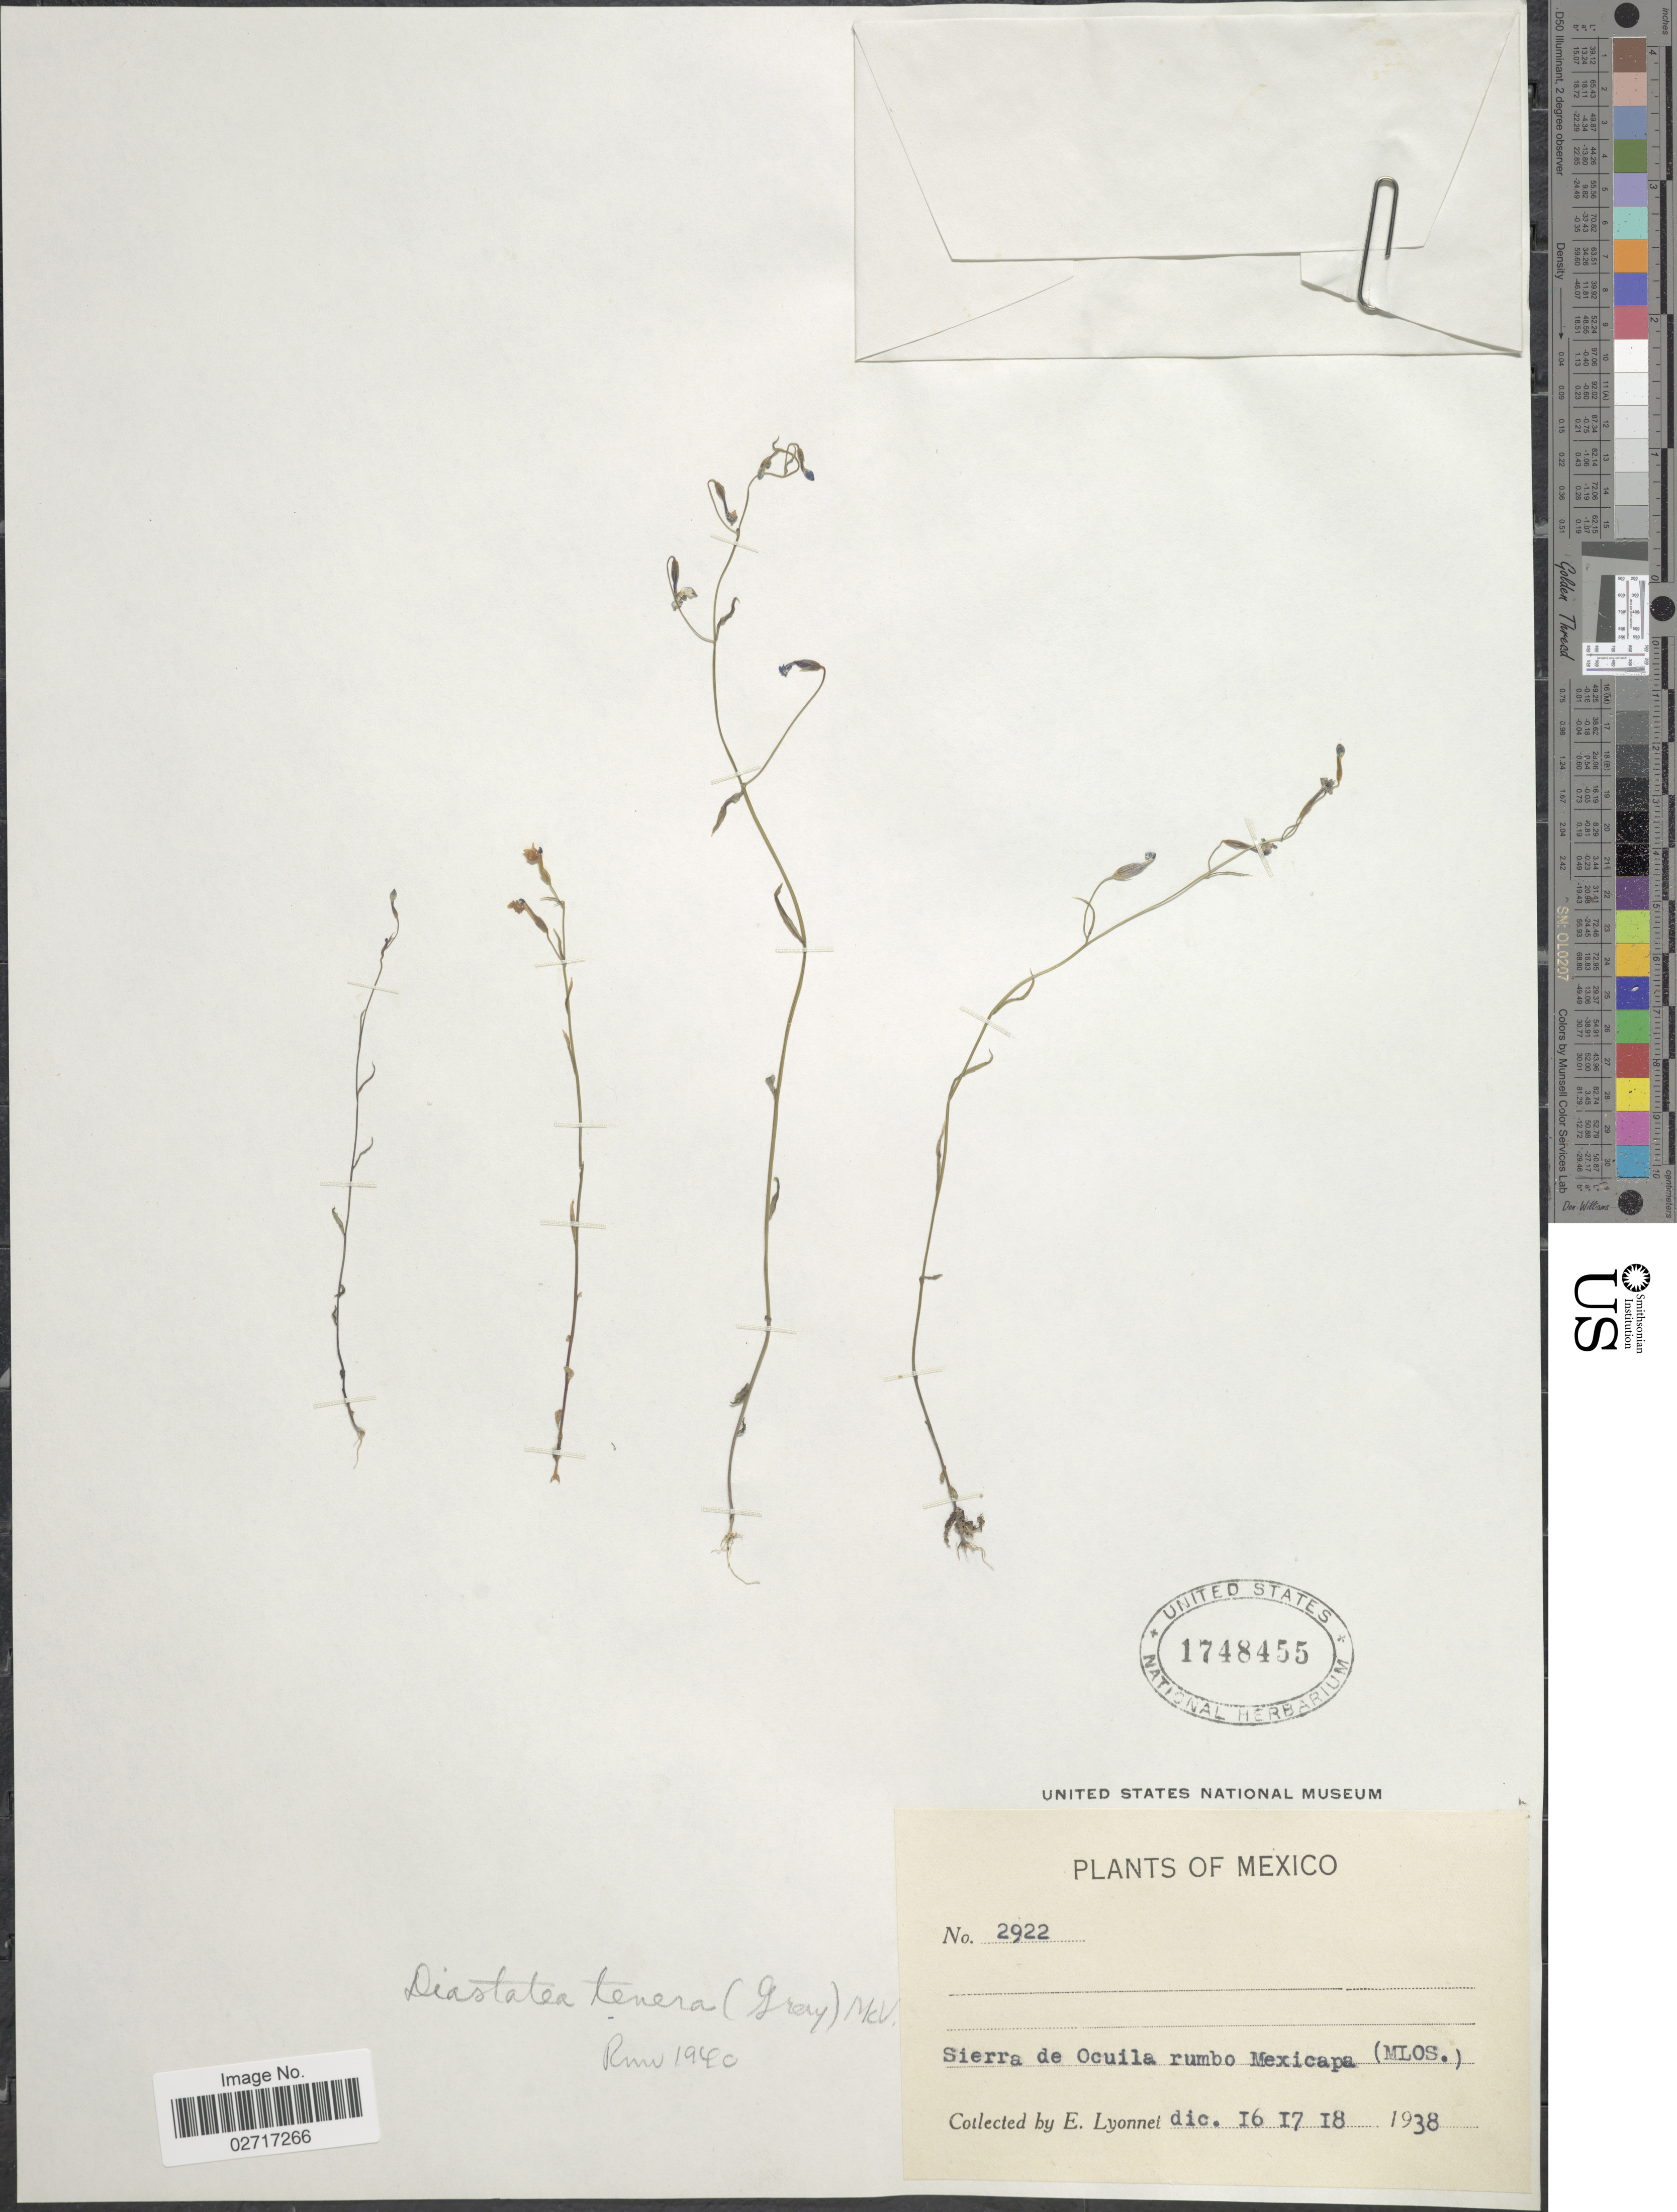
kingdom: Plantae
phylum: Tracheophyta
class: Magnoliopsida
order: Asterales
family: Campanulaceae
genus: Diastatea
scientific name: Diastatea tenera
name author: (A. Gray) McVaugh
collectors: E. Lyonnet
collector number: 2922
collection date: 1938-12-16/1938-12-18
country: Mexico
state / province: Morelos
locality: Sierra de Ocuila rumbo Mexicapa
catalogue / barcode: US 1748455